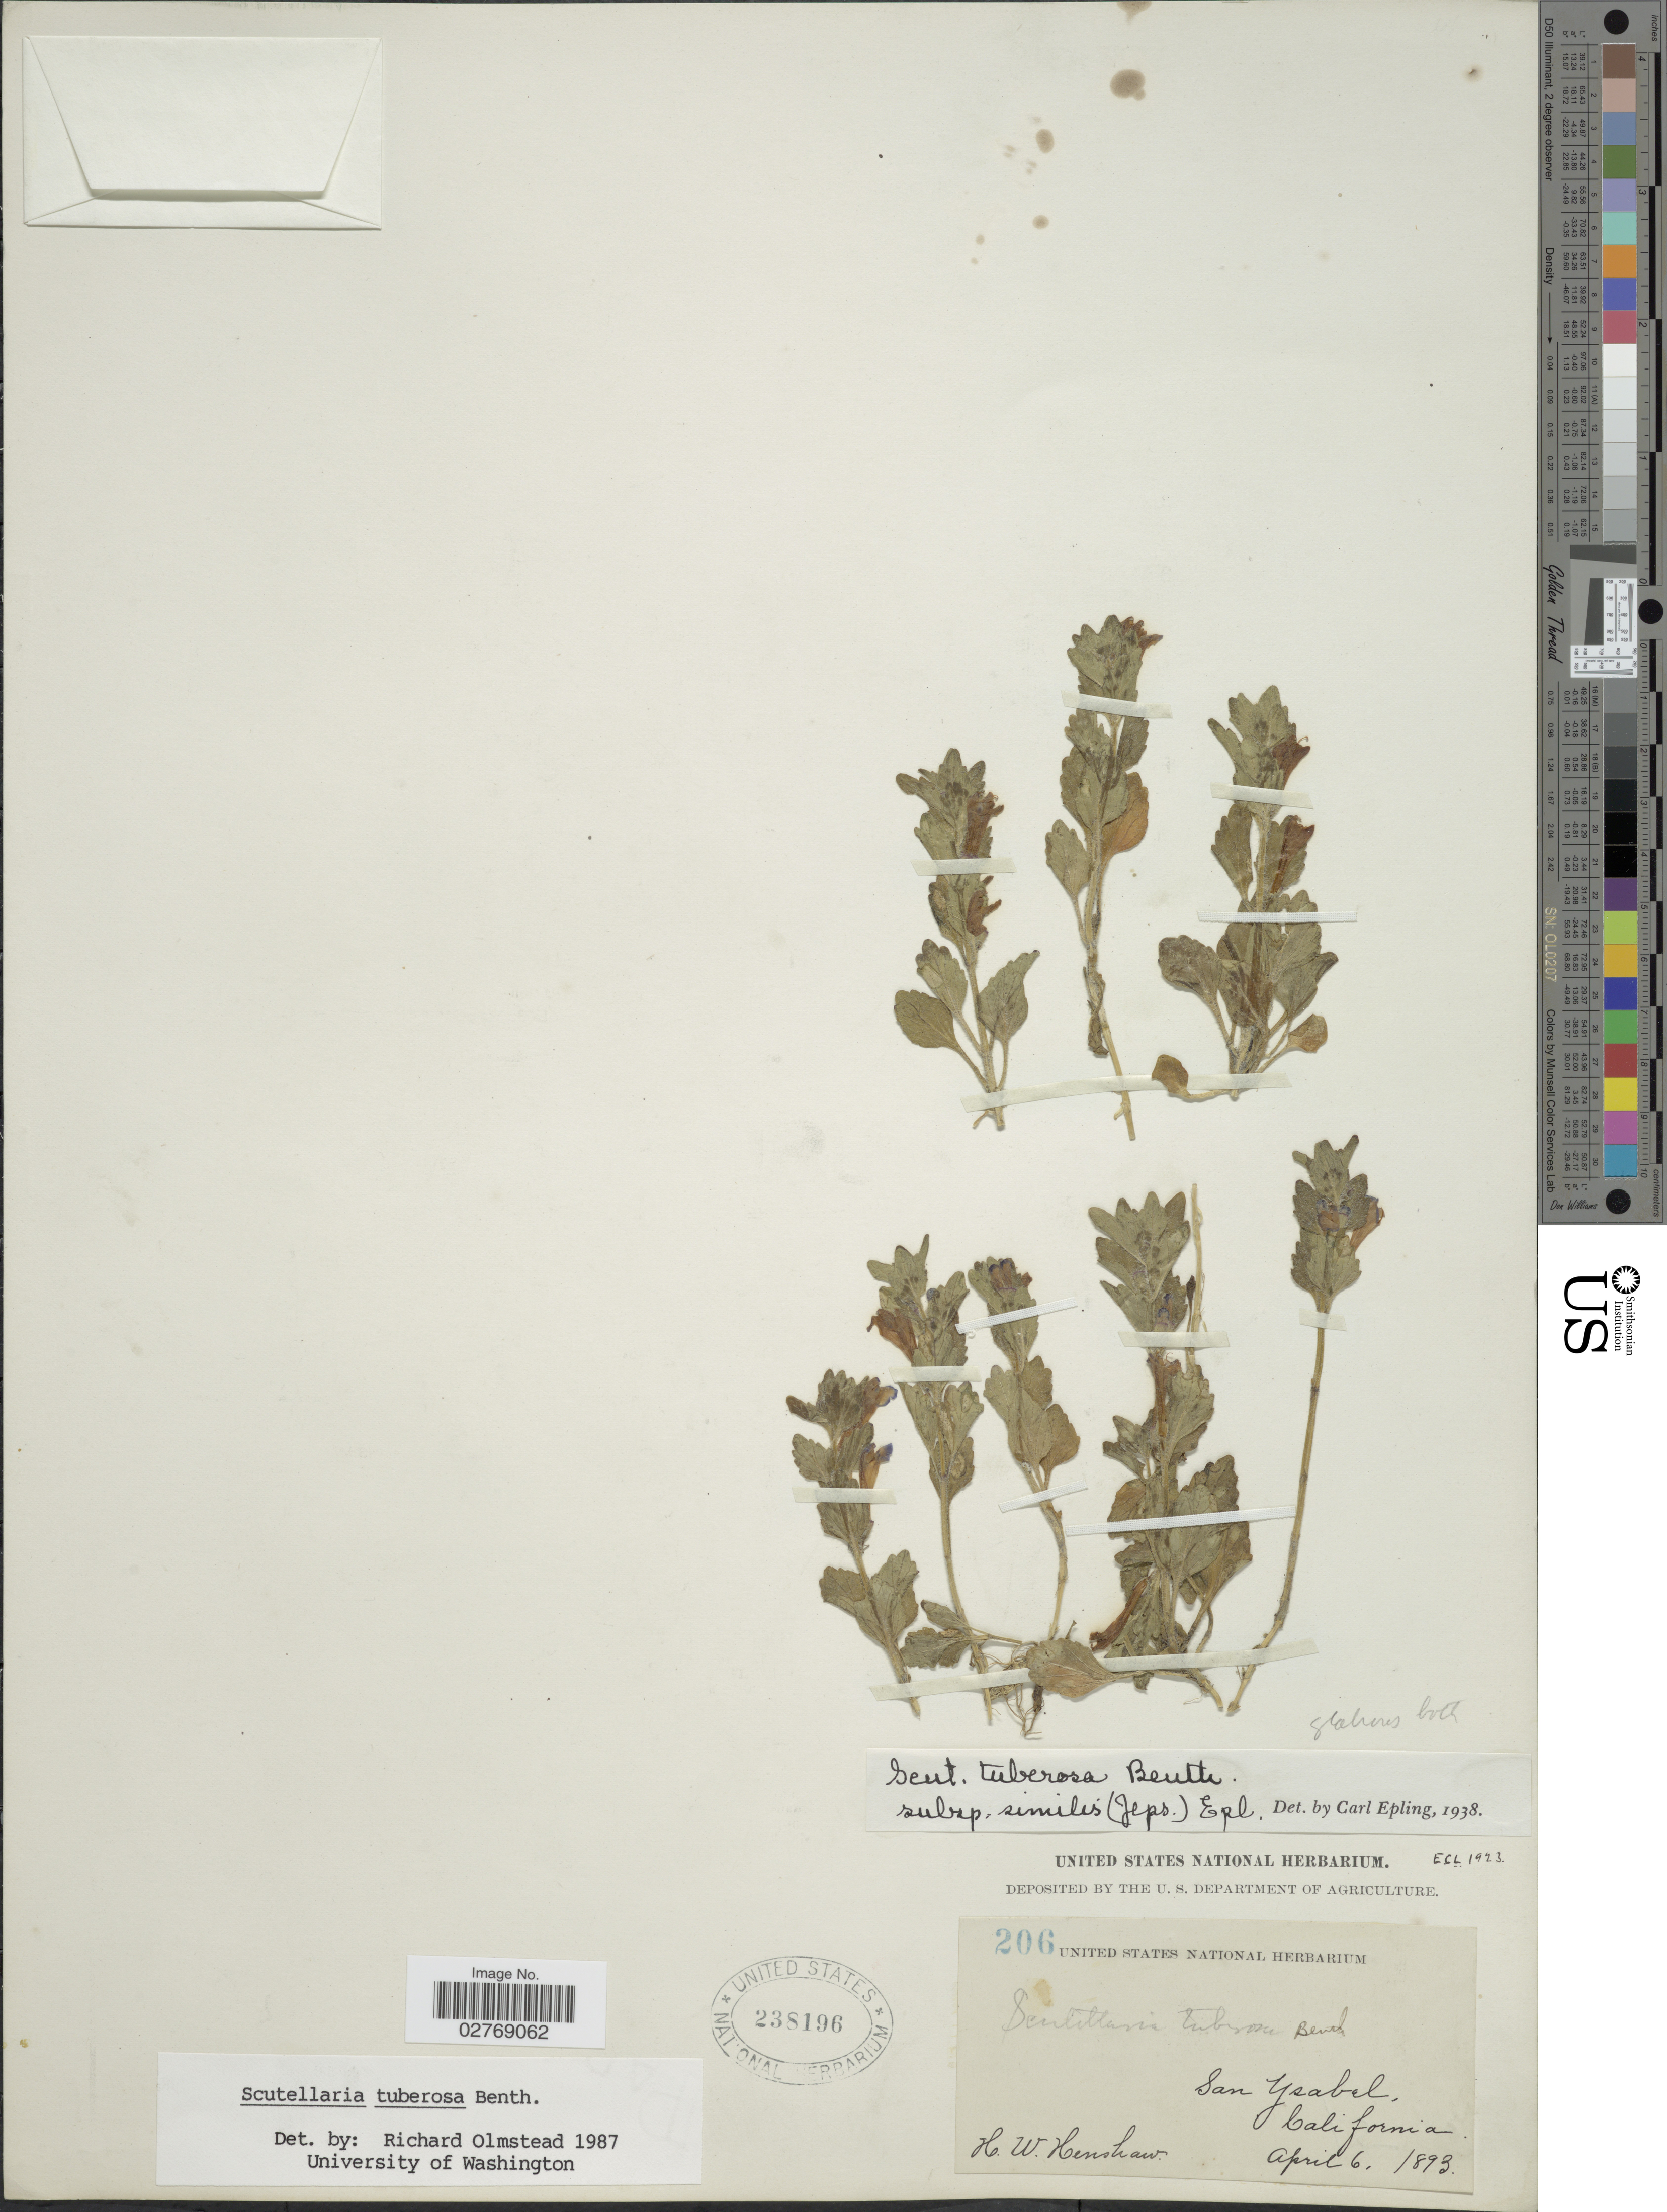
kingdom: Plantae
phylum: Tracheophyta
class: Magnoliopsida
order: Lamiales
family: Lamiaceae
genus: Scutellaria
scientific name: Scutellaria tuberosa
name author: Benth.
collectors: H. Henshaw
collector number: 206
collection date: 1893-04-06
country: United States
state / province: California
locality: San Ysabel.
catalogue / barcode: US 238196